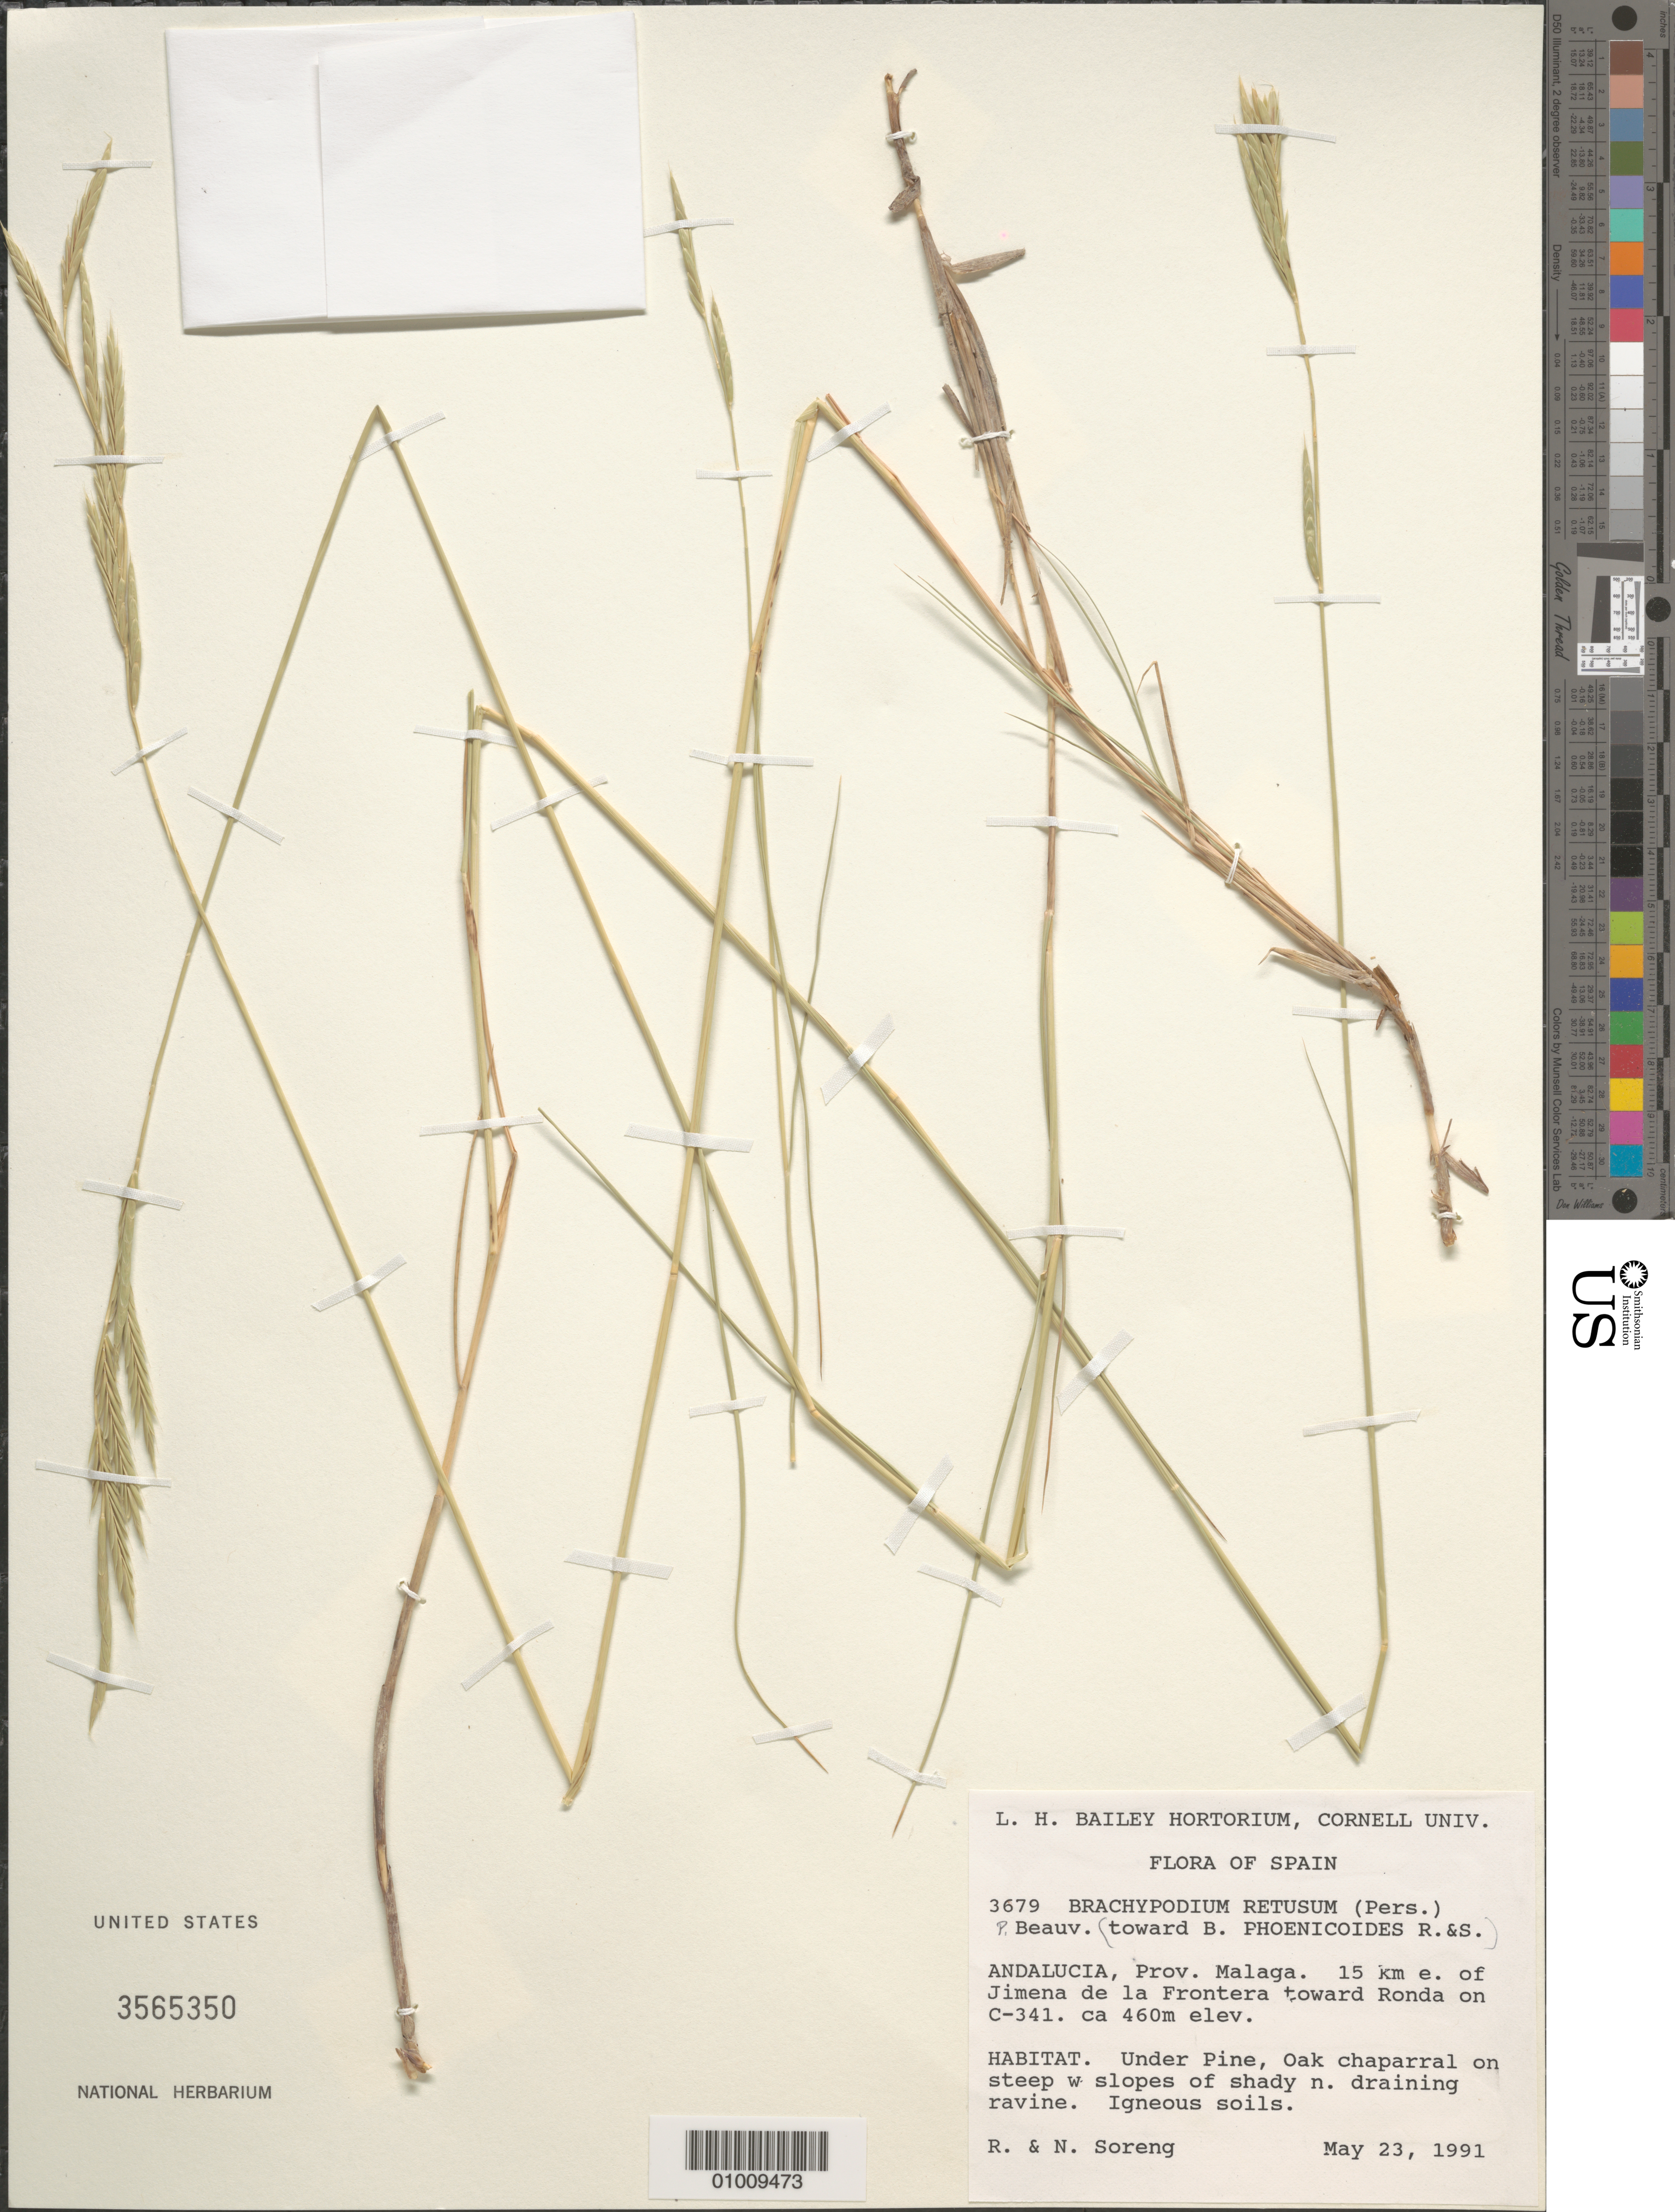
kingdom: Plantae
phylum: Tracheophyta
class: Liliopsida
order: Poales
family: Poaceae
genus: Brachypodium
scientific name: Brachypodium retusum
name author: (Pers.) P. Beauv.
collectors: R. J. Soreng & N. L. Soreng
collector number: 3679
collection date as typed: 23 May 1991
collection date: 1991-05-23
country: Spain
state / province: Andalucia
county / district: Malaga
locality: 15 km E of Jimena de la Frontera toward Ronda on C-341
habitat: Under Pine, Oak chaparral on steep w slopes of shady n. draining ravine. Igneous soils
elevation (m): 460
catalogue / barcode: US 3565350